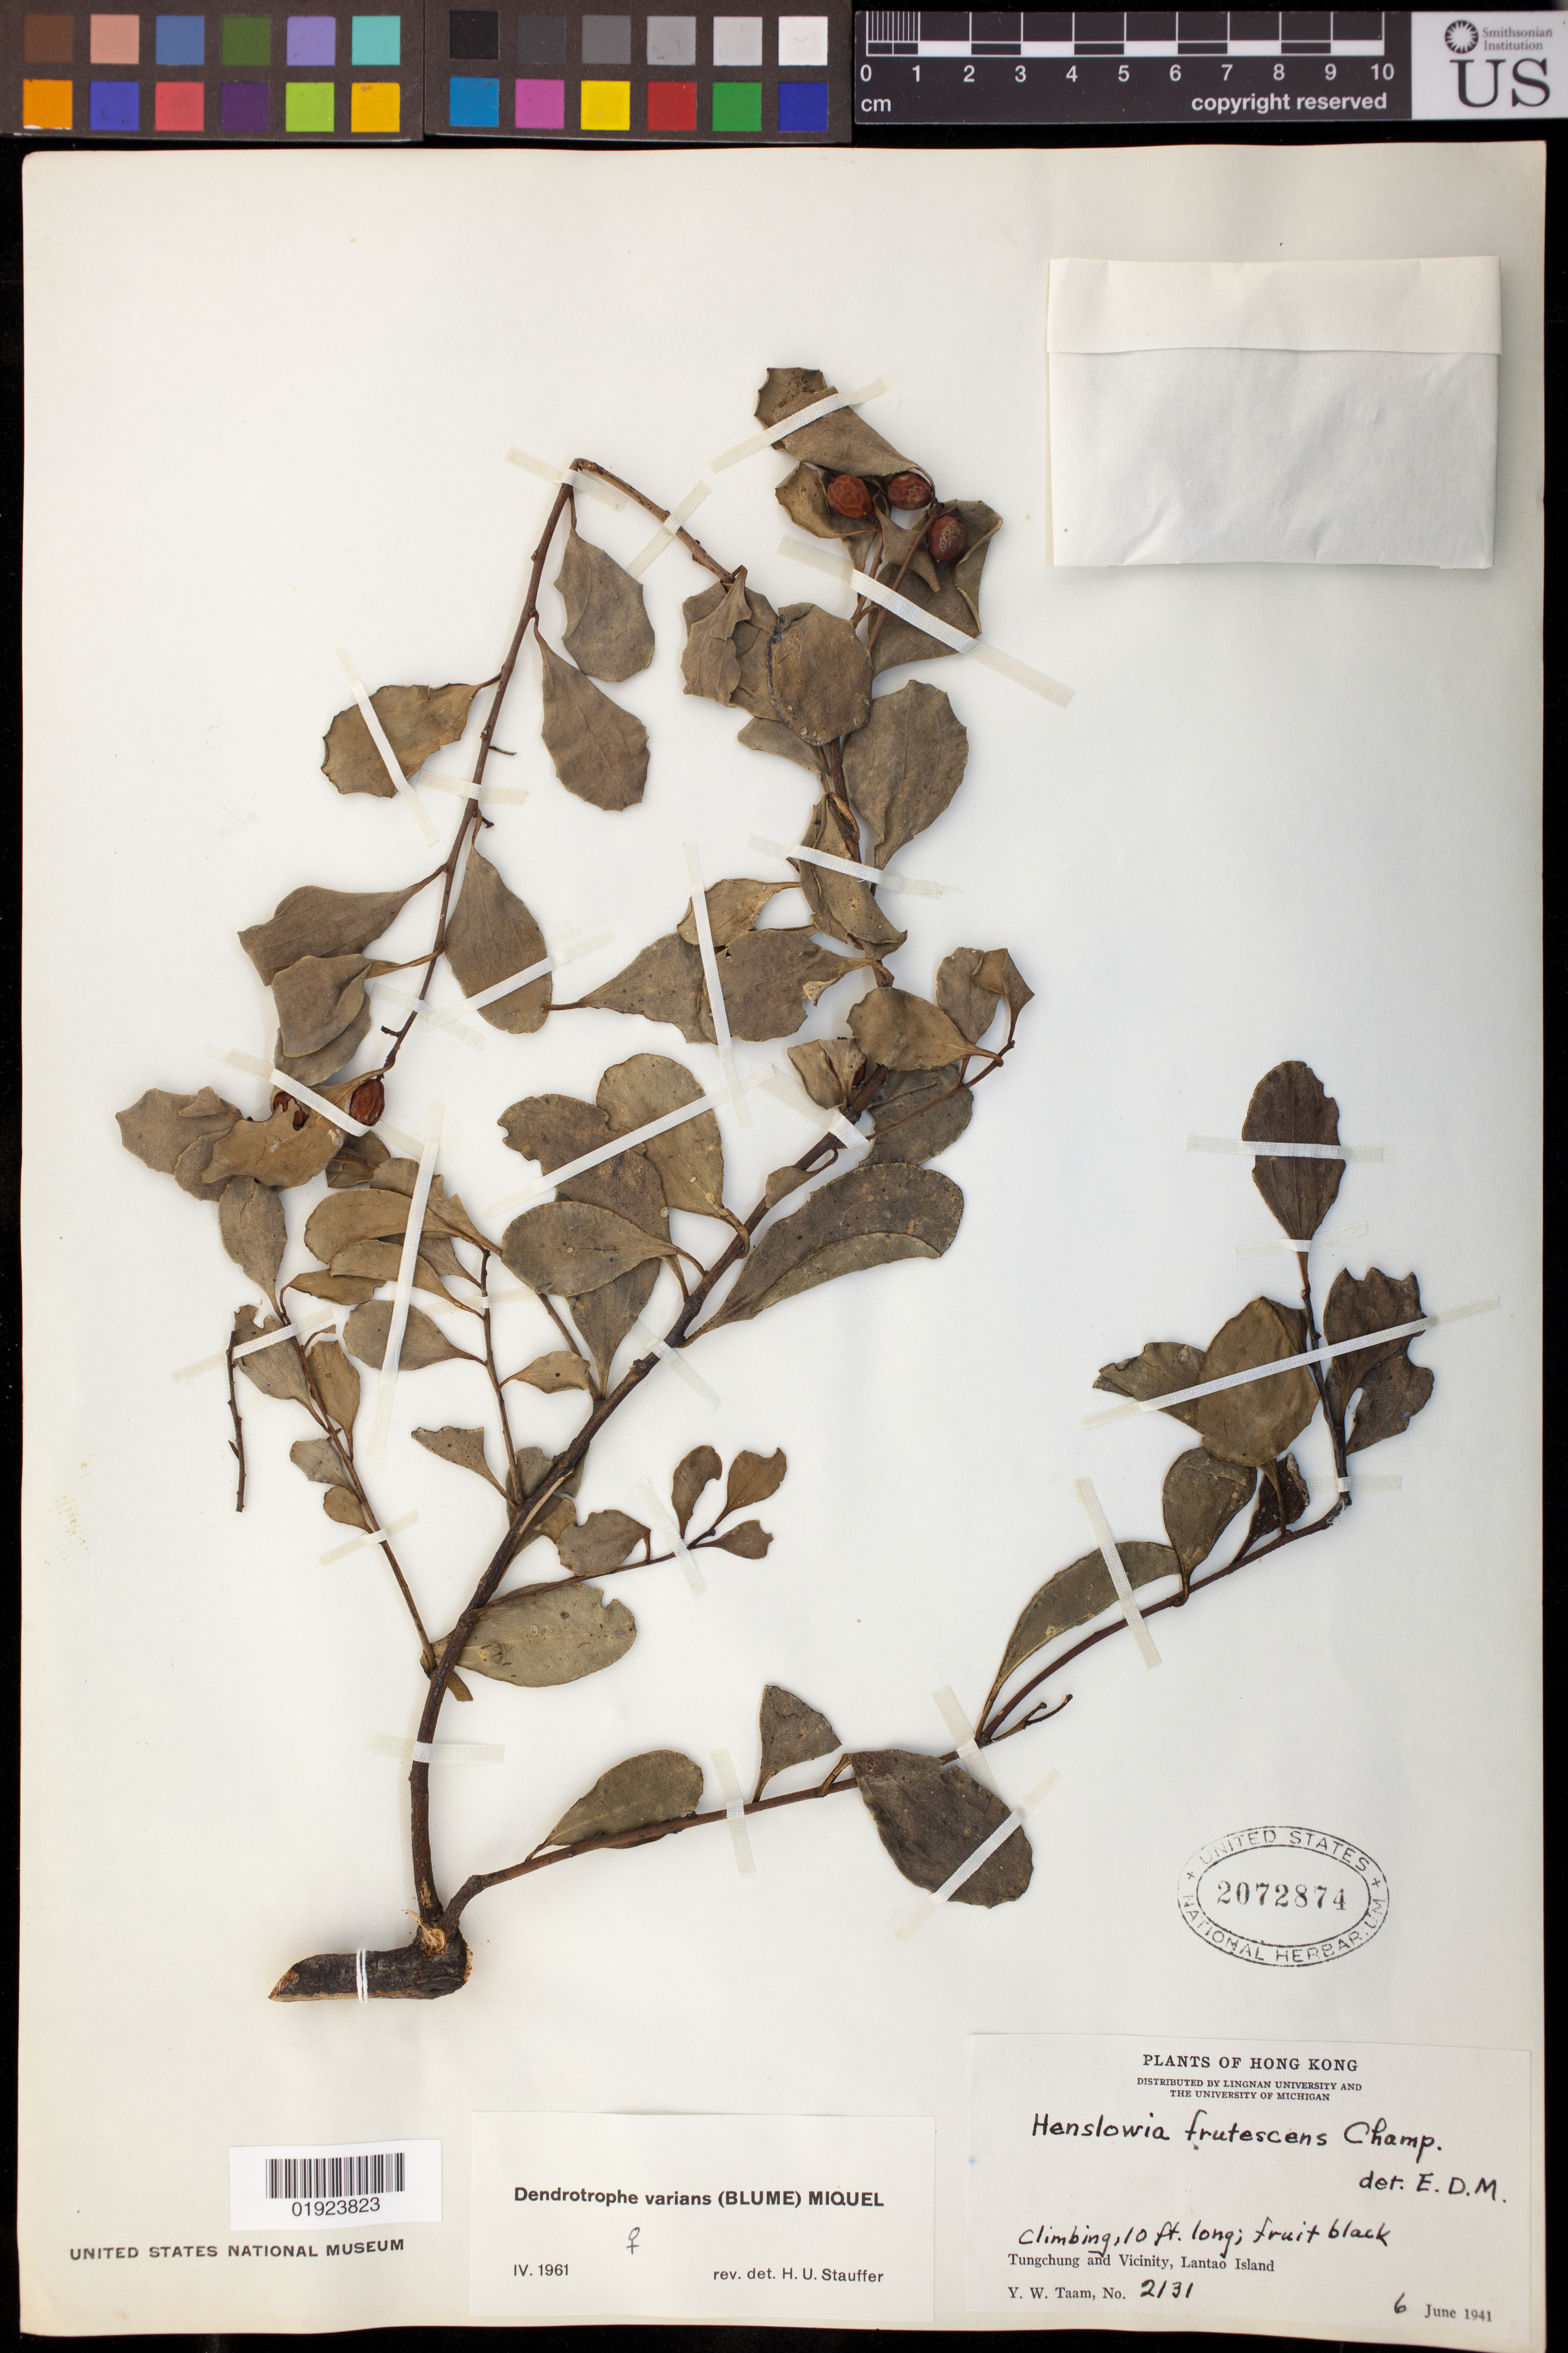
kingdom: Plantae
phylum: Tracheophyta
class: Magnoliopsida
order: Santalales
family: Amphorogynaceae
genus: Dendrotrophe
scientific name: Dendrotrophe varians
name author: (Blume) Miq.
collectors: Y. W. Taam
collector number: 2131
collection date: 1941-06-06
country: China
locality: Tungchung and Vicinity, Lantao Island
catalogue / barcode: US 2072874